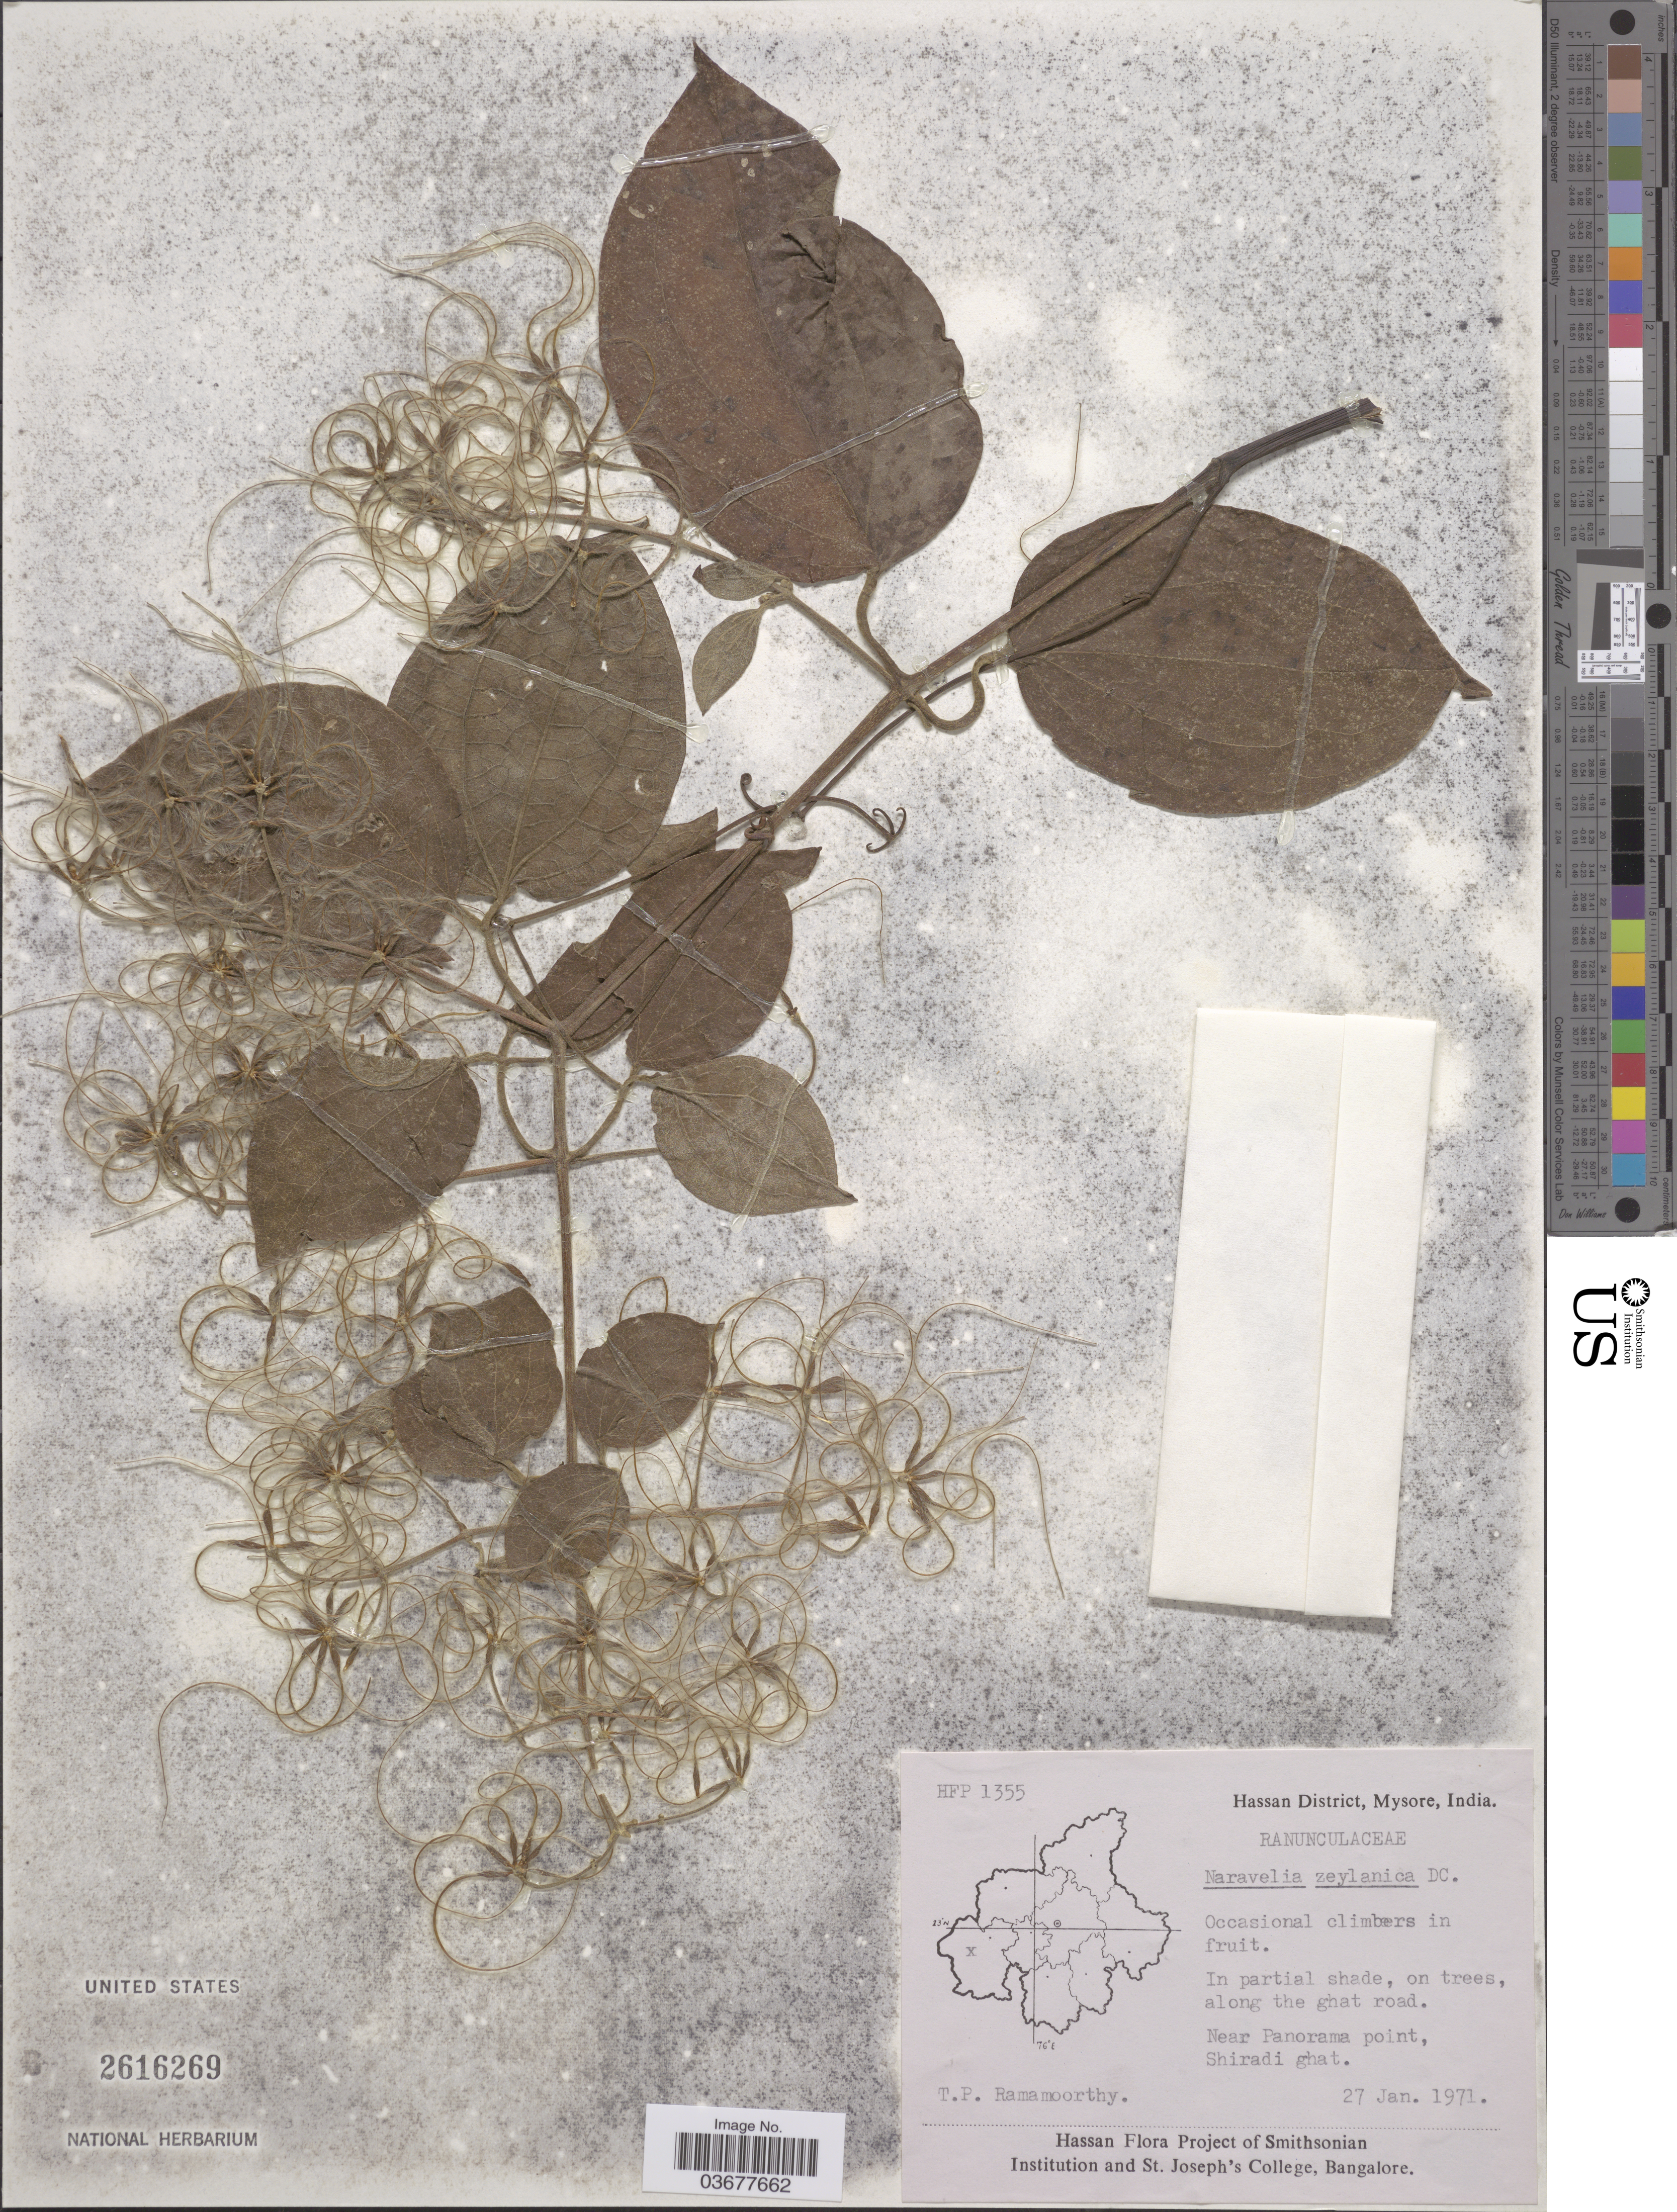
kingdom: Plantae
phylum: Tracheophyta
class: Magnoliopsida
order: Ranunculales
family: Ranunculaceae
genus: Clematis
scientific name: Clematis zeylanica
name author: (L.) Poir.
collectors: T. P. Ramamoorthy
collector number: HFP1355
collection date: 1971-01-27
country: India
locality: Hassan District, Mysore. Near Panorama point, Shiradi ghat.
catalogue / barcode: US 2616269